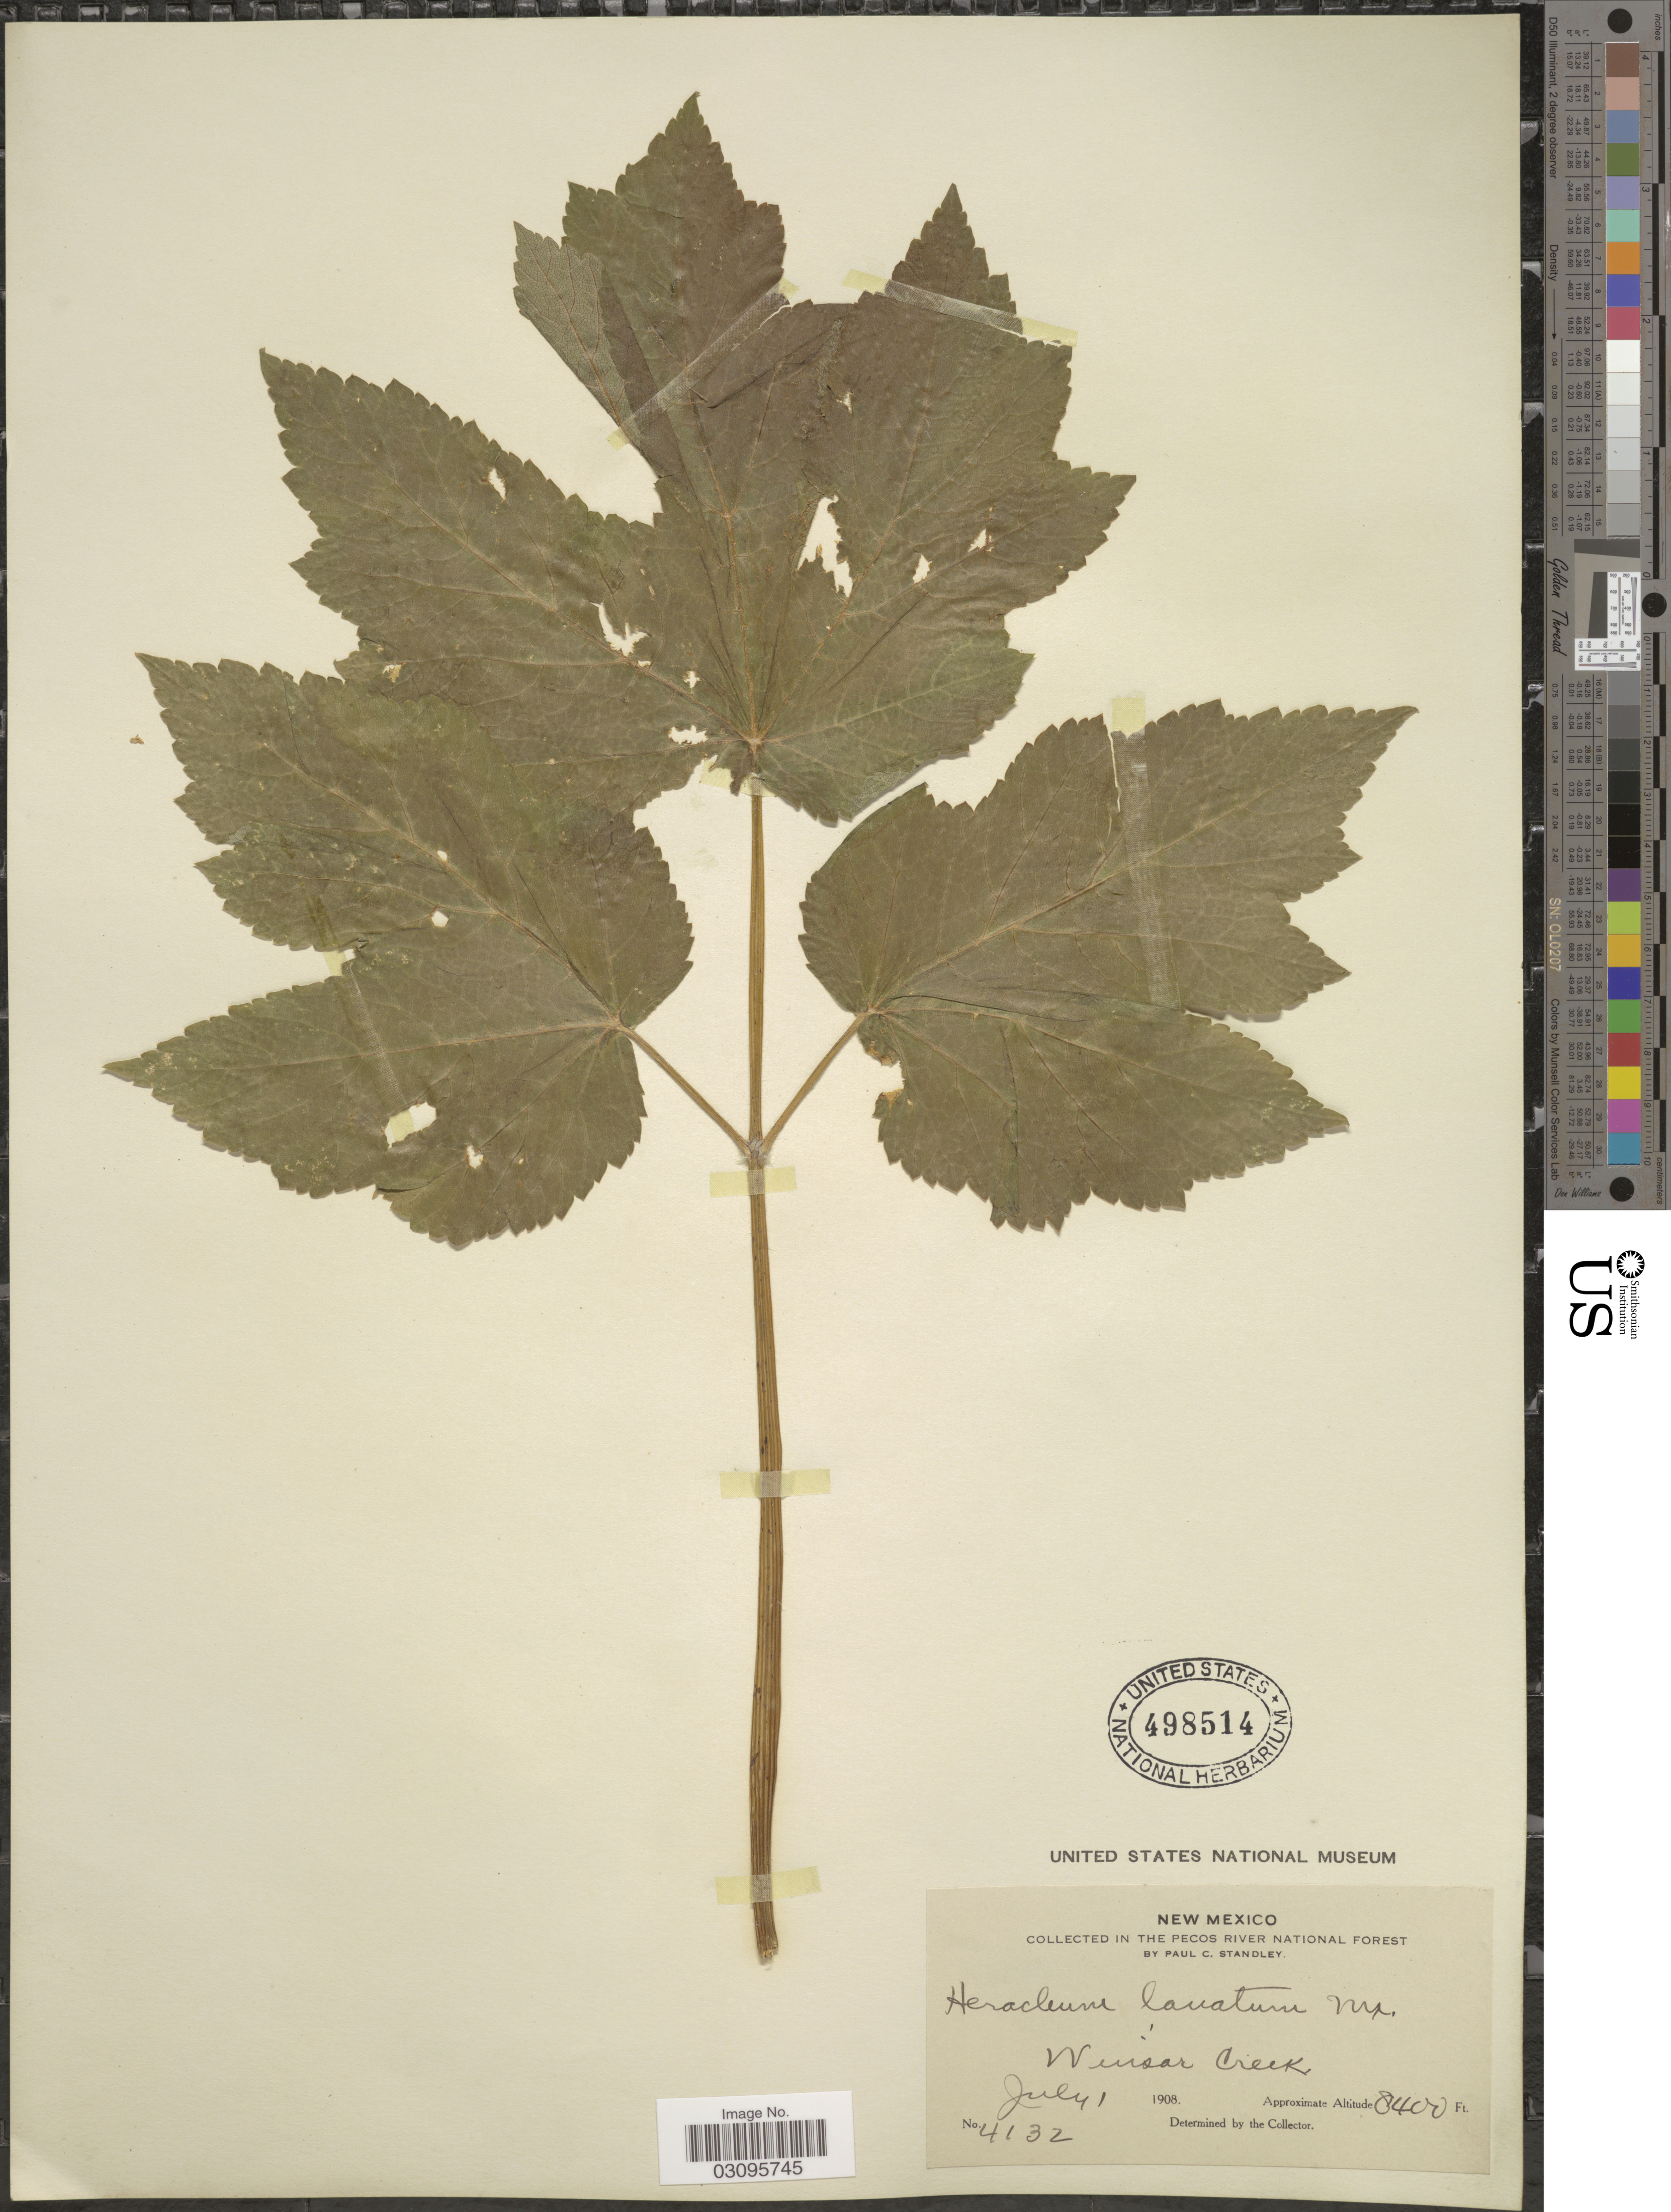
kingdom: Plantae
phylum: Tracheophyta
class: Magnoliopsida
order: Apiales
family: Apiaceae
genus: Heracleum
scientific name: Heracleum lanatum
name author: Michx.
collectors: P. C. Standley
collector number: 4132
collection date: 1908-07-01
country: United States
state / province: New Mexico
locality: The Pecos River National Forest. Winsor Creek.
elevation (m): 2560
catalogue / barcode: US 498514